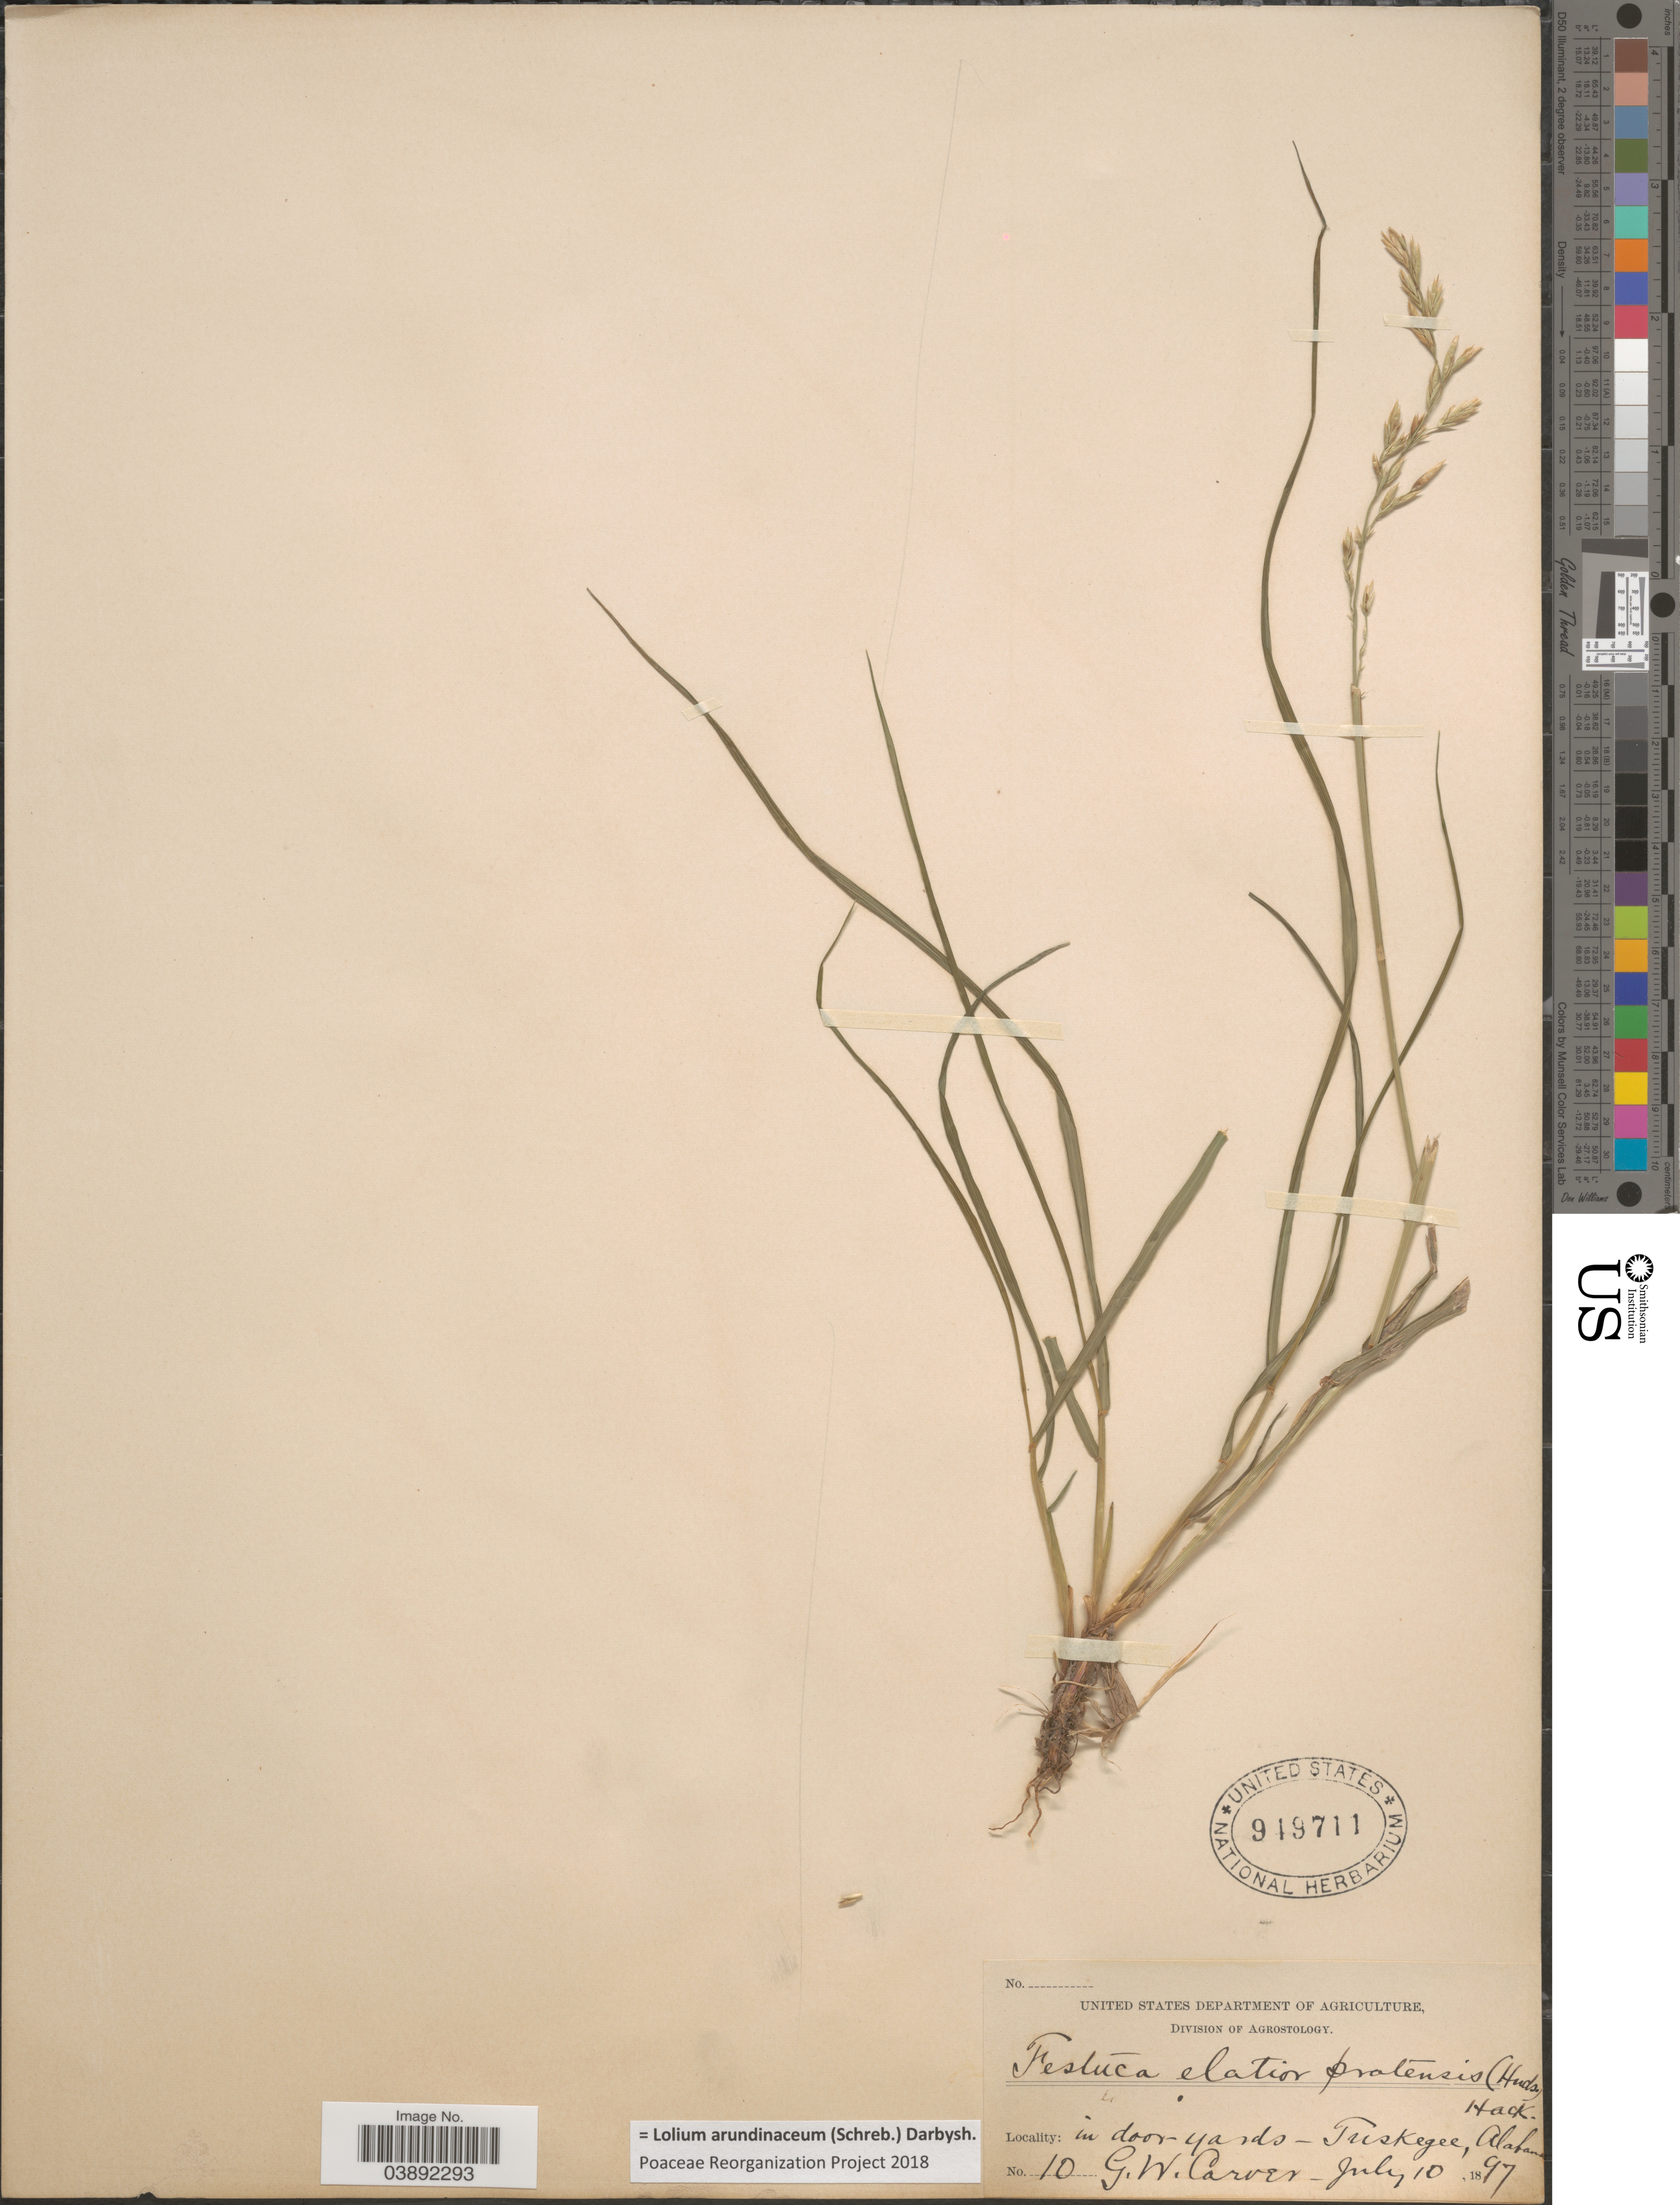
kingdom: Plantae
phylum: Tracheophyta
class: Liliopsida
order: Poales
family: Poaceae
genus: Lolium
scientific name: Lolium arundinaceum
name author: (Schreb.) Darbysh.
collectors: G. Carver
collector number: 10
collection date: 1897-07-10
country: United States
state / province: Alabama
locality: In door yards-Tuskegee.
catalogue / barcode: US 949711